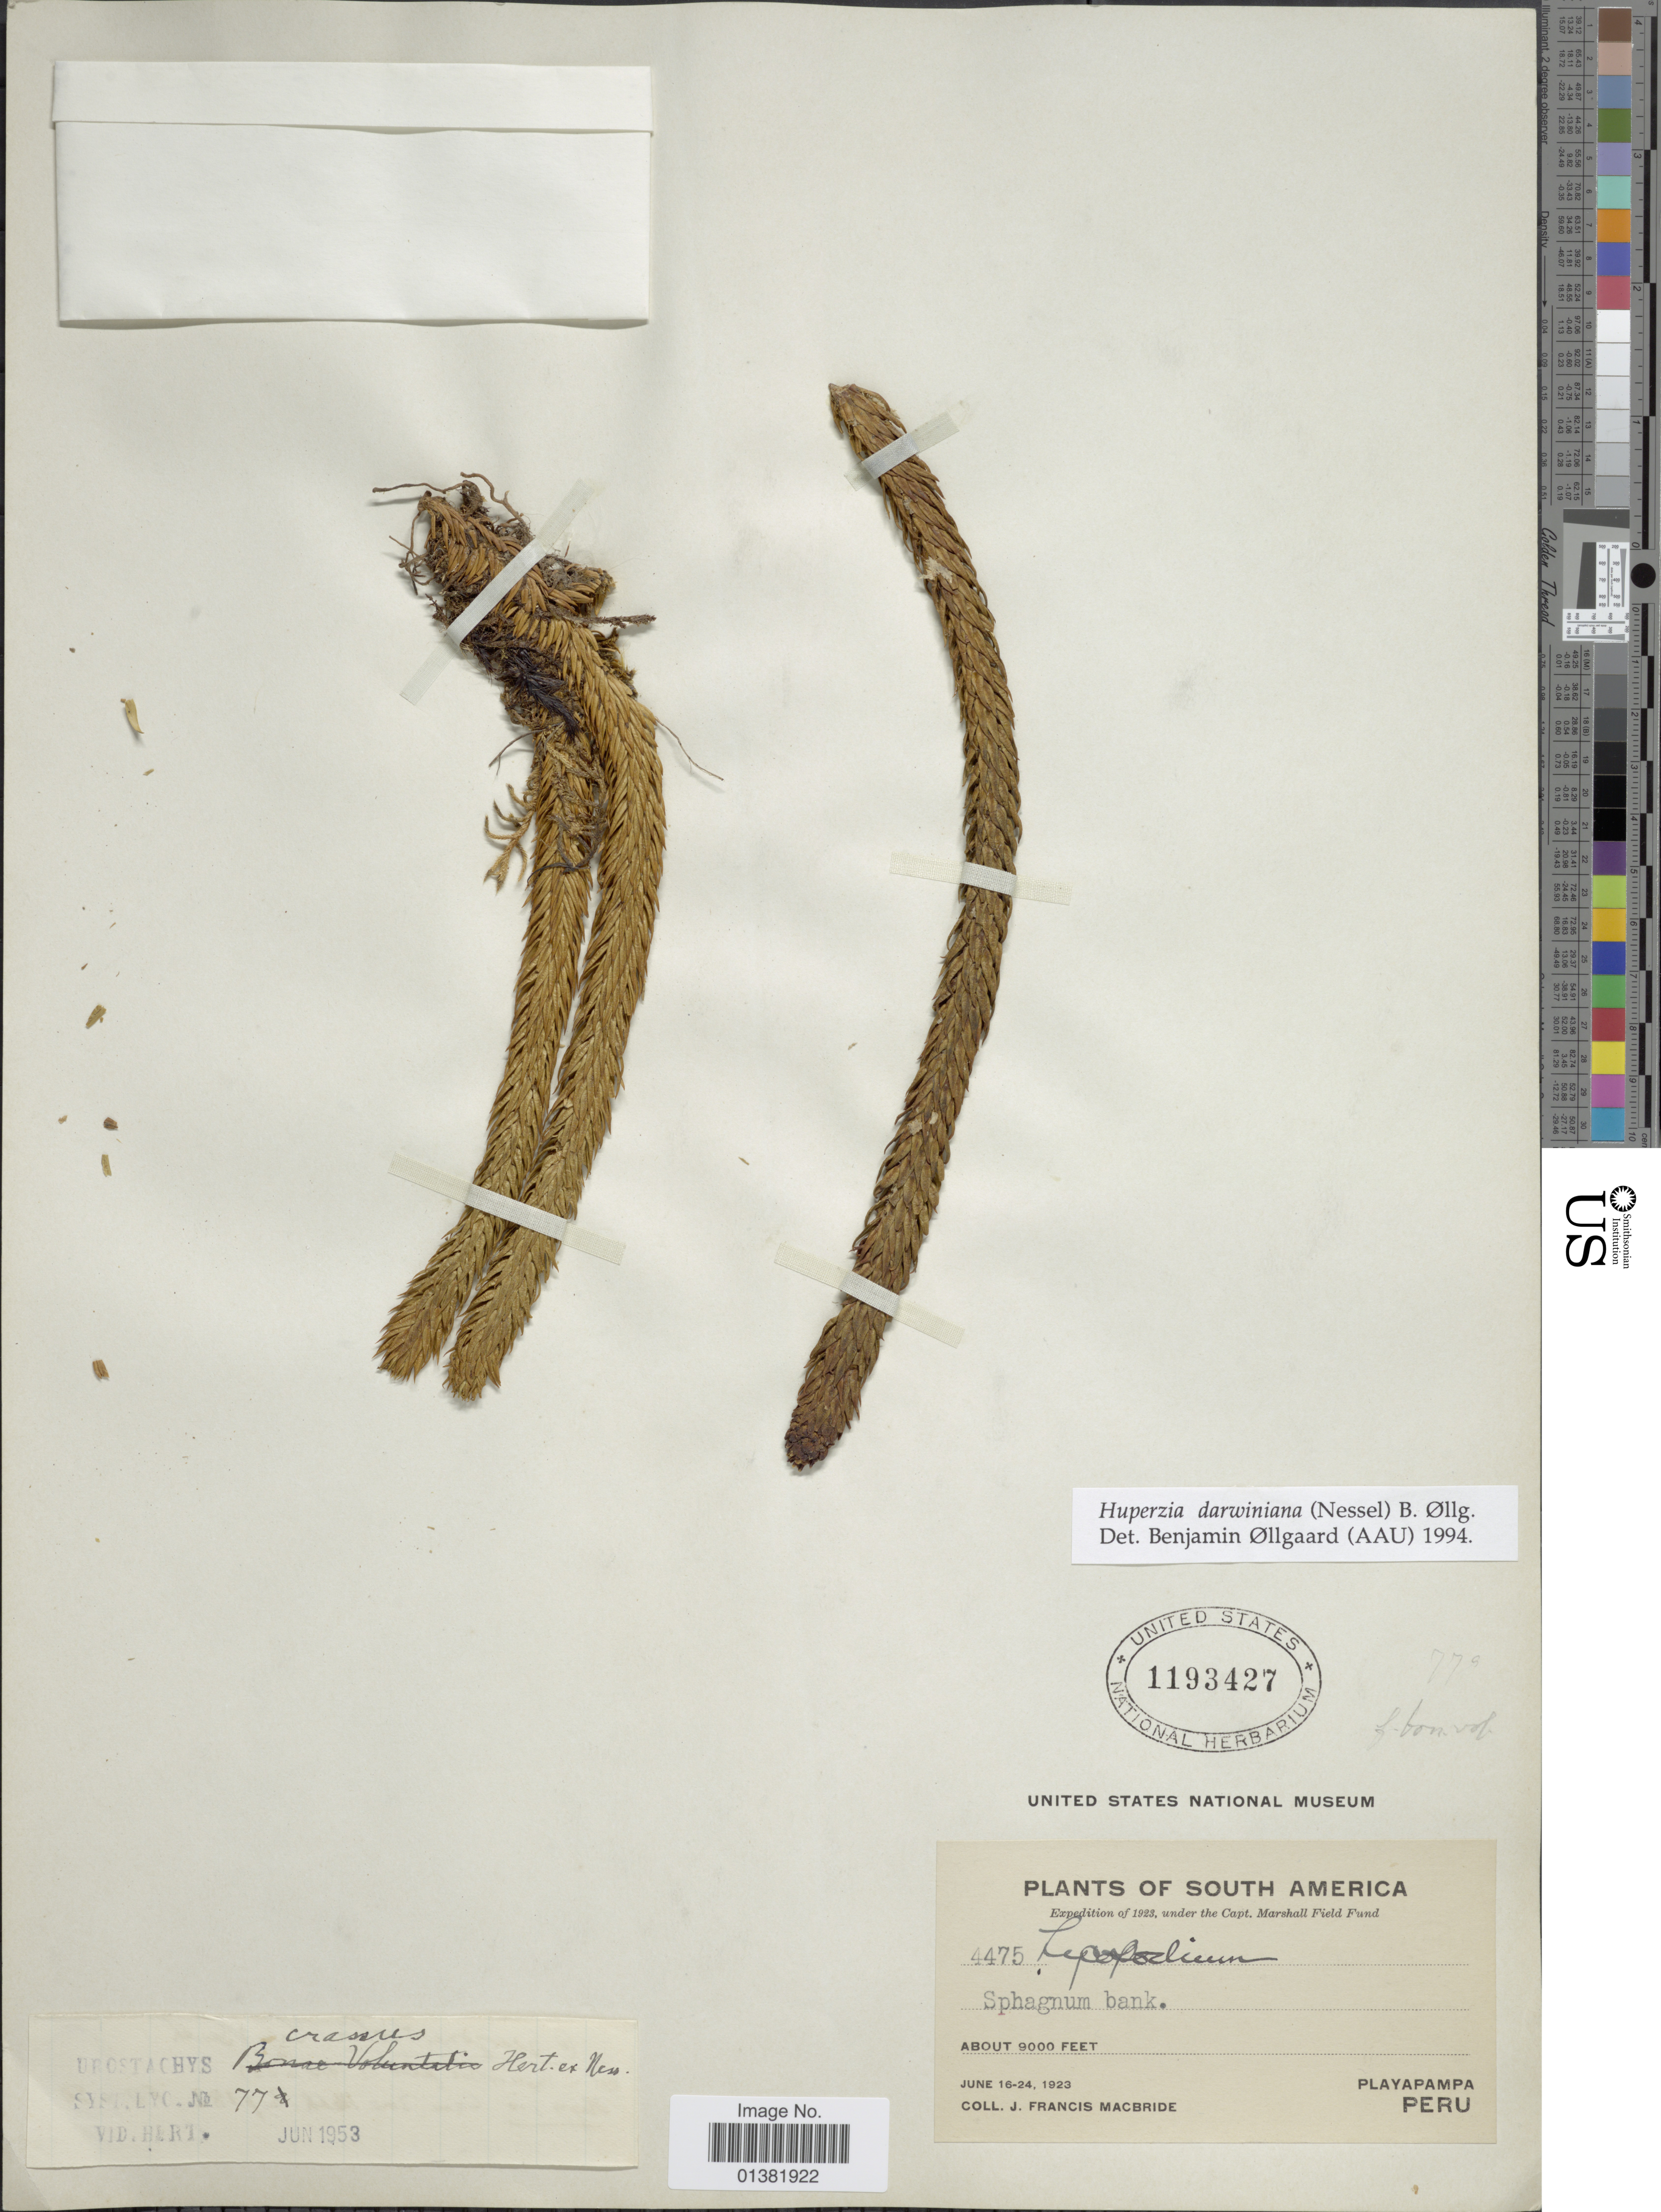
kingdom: Plantae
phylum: Tracheophyta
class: Lycopodiopsida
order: Lycopodiales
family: Lycopodiaceae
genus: Phlegmariurus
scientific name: Phlegmariurus crassus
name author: (Humb. & Bonpl. ex Willd.) B. Øllg.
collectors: J. F. Macbride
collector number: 4475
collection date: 1923-06-16/1923-06-24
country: Peru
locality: Sphagnum bank, Playapampa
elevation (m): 2743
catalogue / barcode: US 1193427